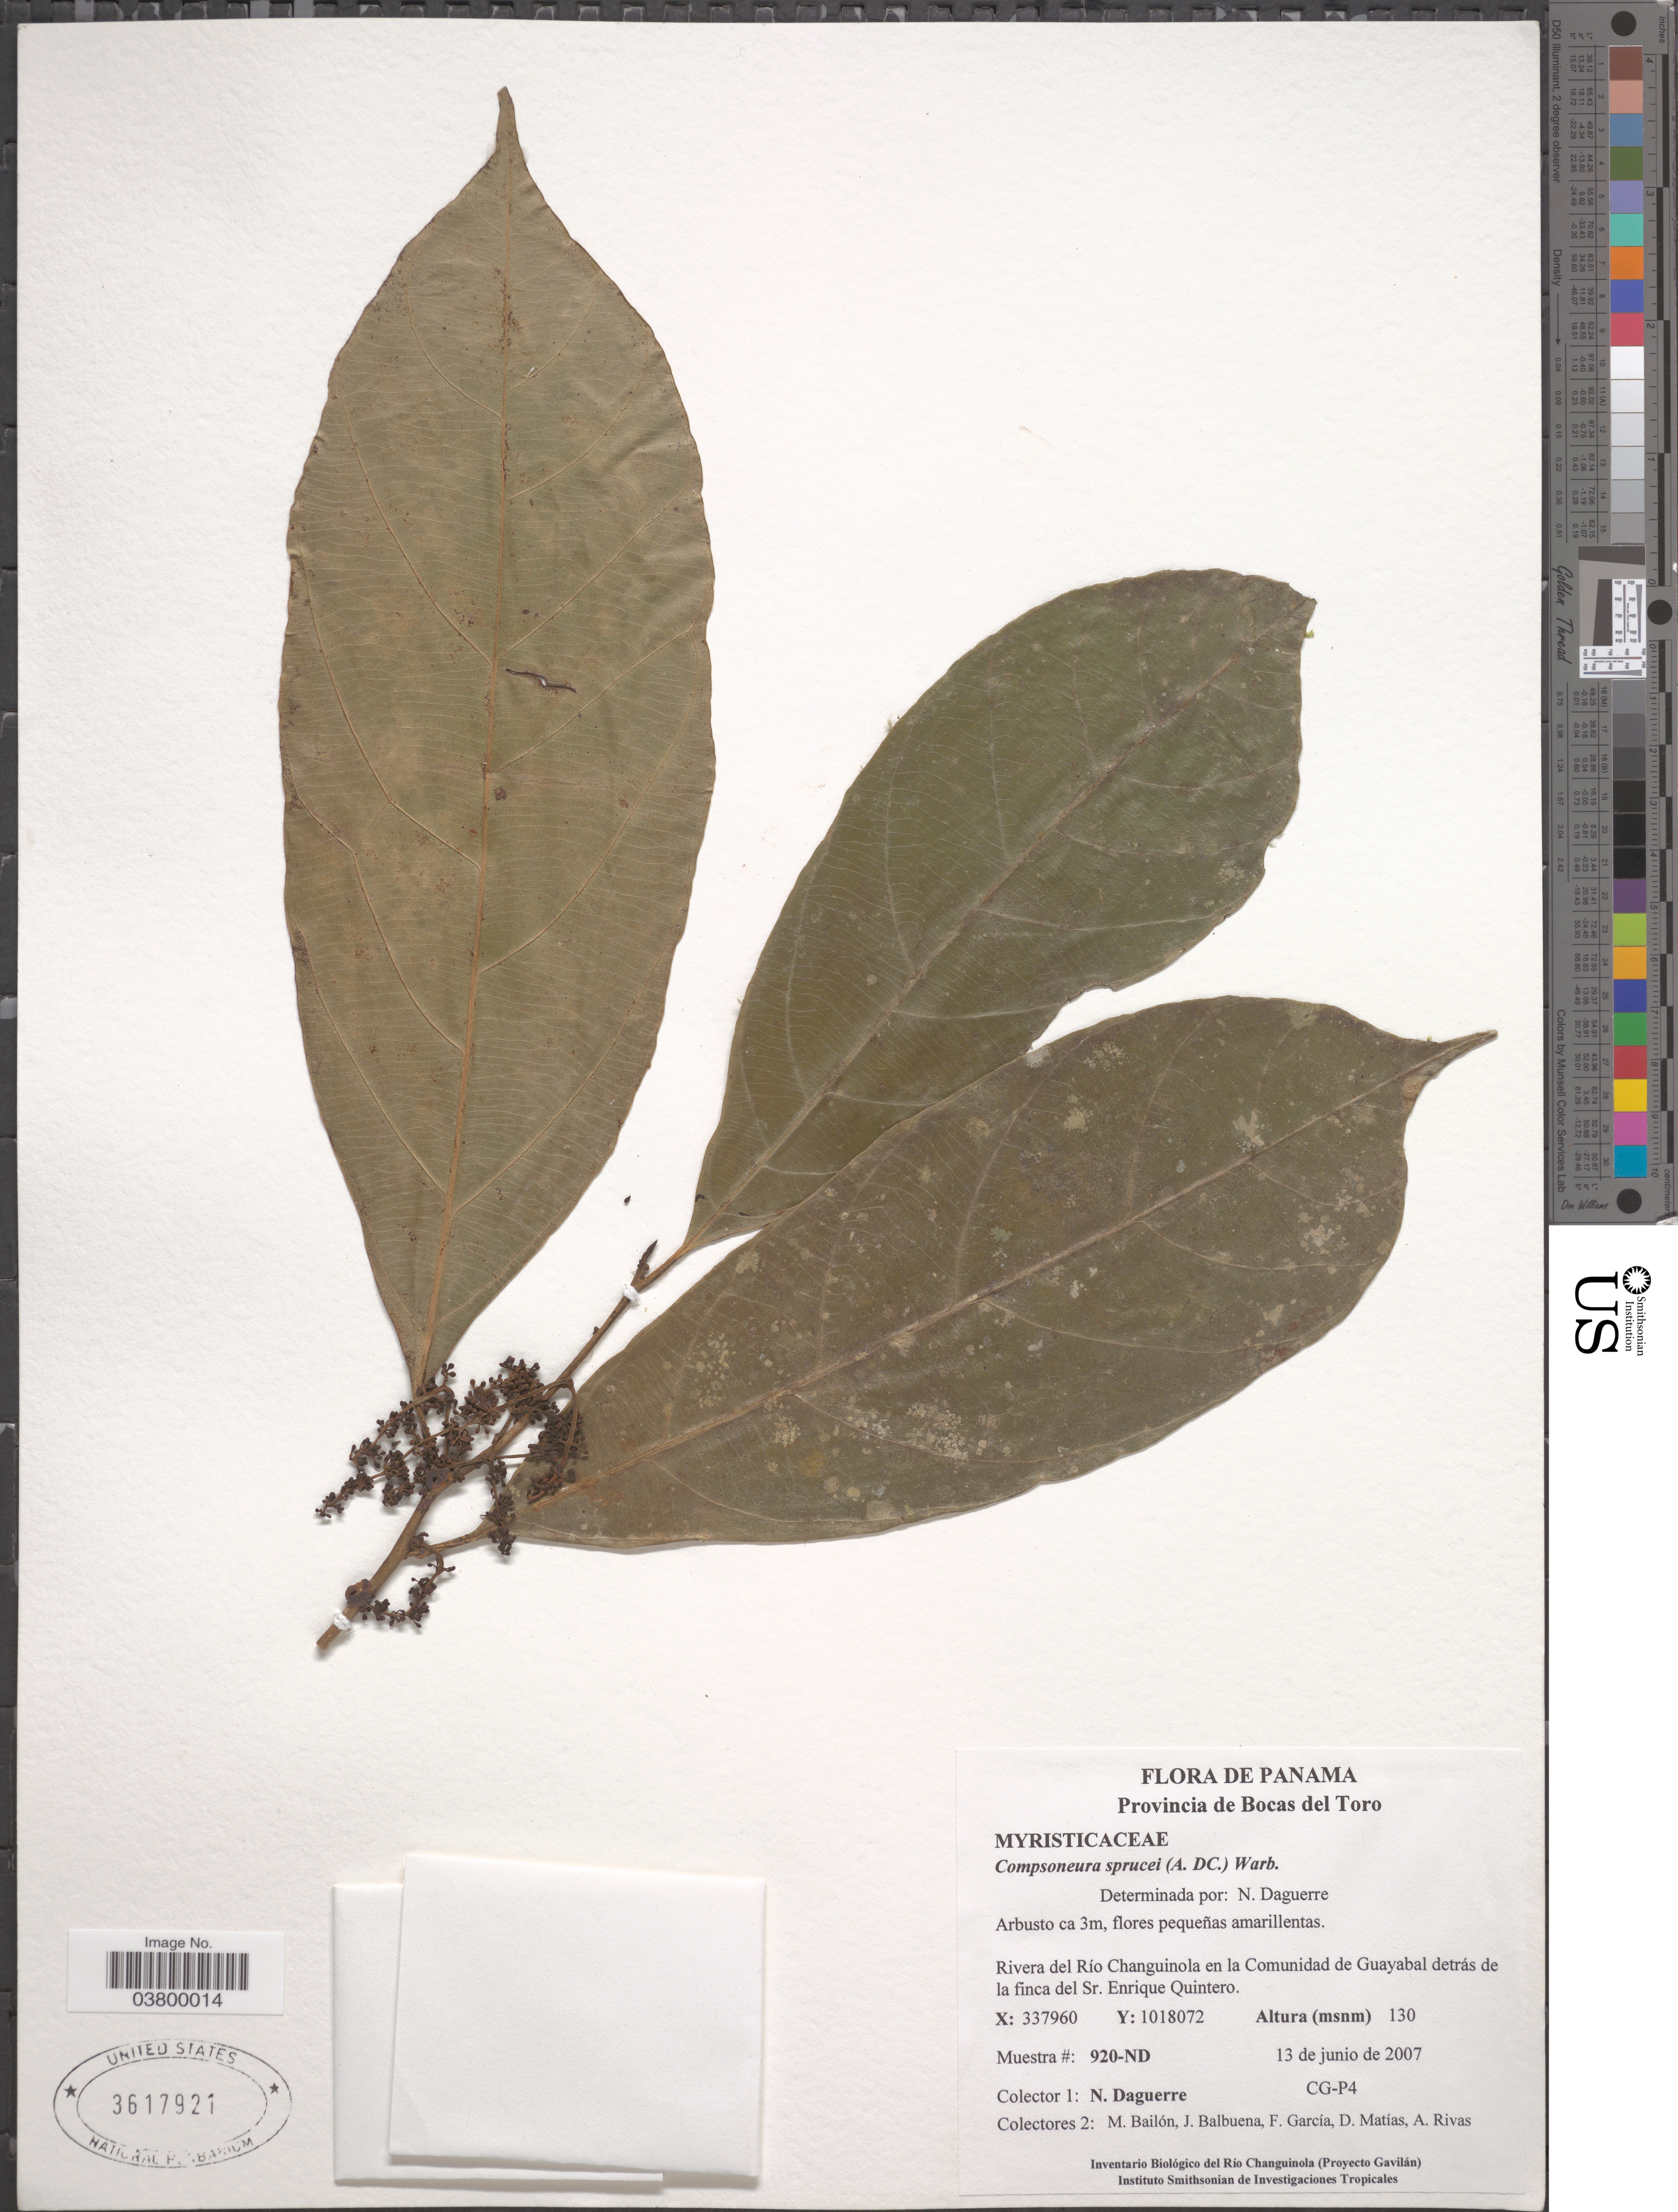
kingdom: Plantae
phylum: Tracheophyta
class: Magnoliopsida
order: Magnoliales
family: Myristicaceae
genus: Compsoneura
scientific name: Compsoneura sprucei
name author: (A. DC.) Warb.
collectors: N. Daguerre, M. Bailón, J. Balbuena, F. Garcia & et al.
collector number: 920-ND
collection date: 2007-06-13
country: Panama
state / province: Bocas del Toro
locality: Rivera del Río Changuinola en la Comunidad de Guayabal detrás de la finca del Sr. Enrique Quintero.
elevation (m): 130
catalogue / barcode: US 3617921